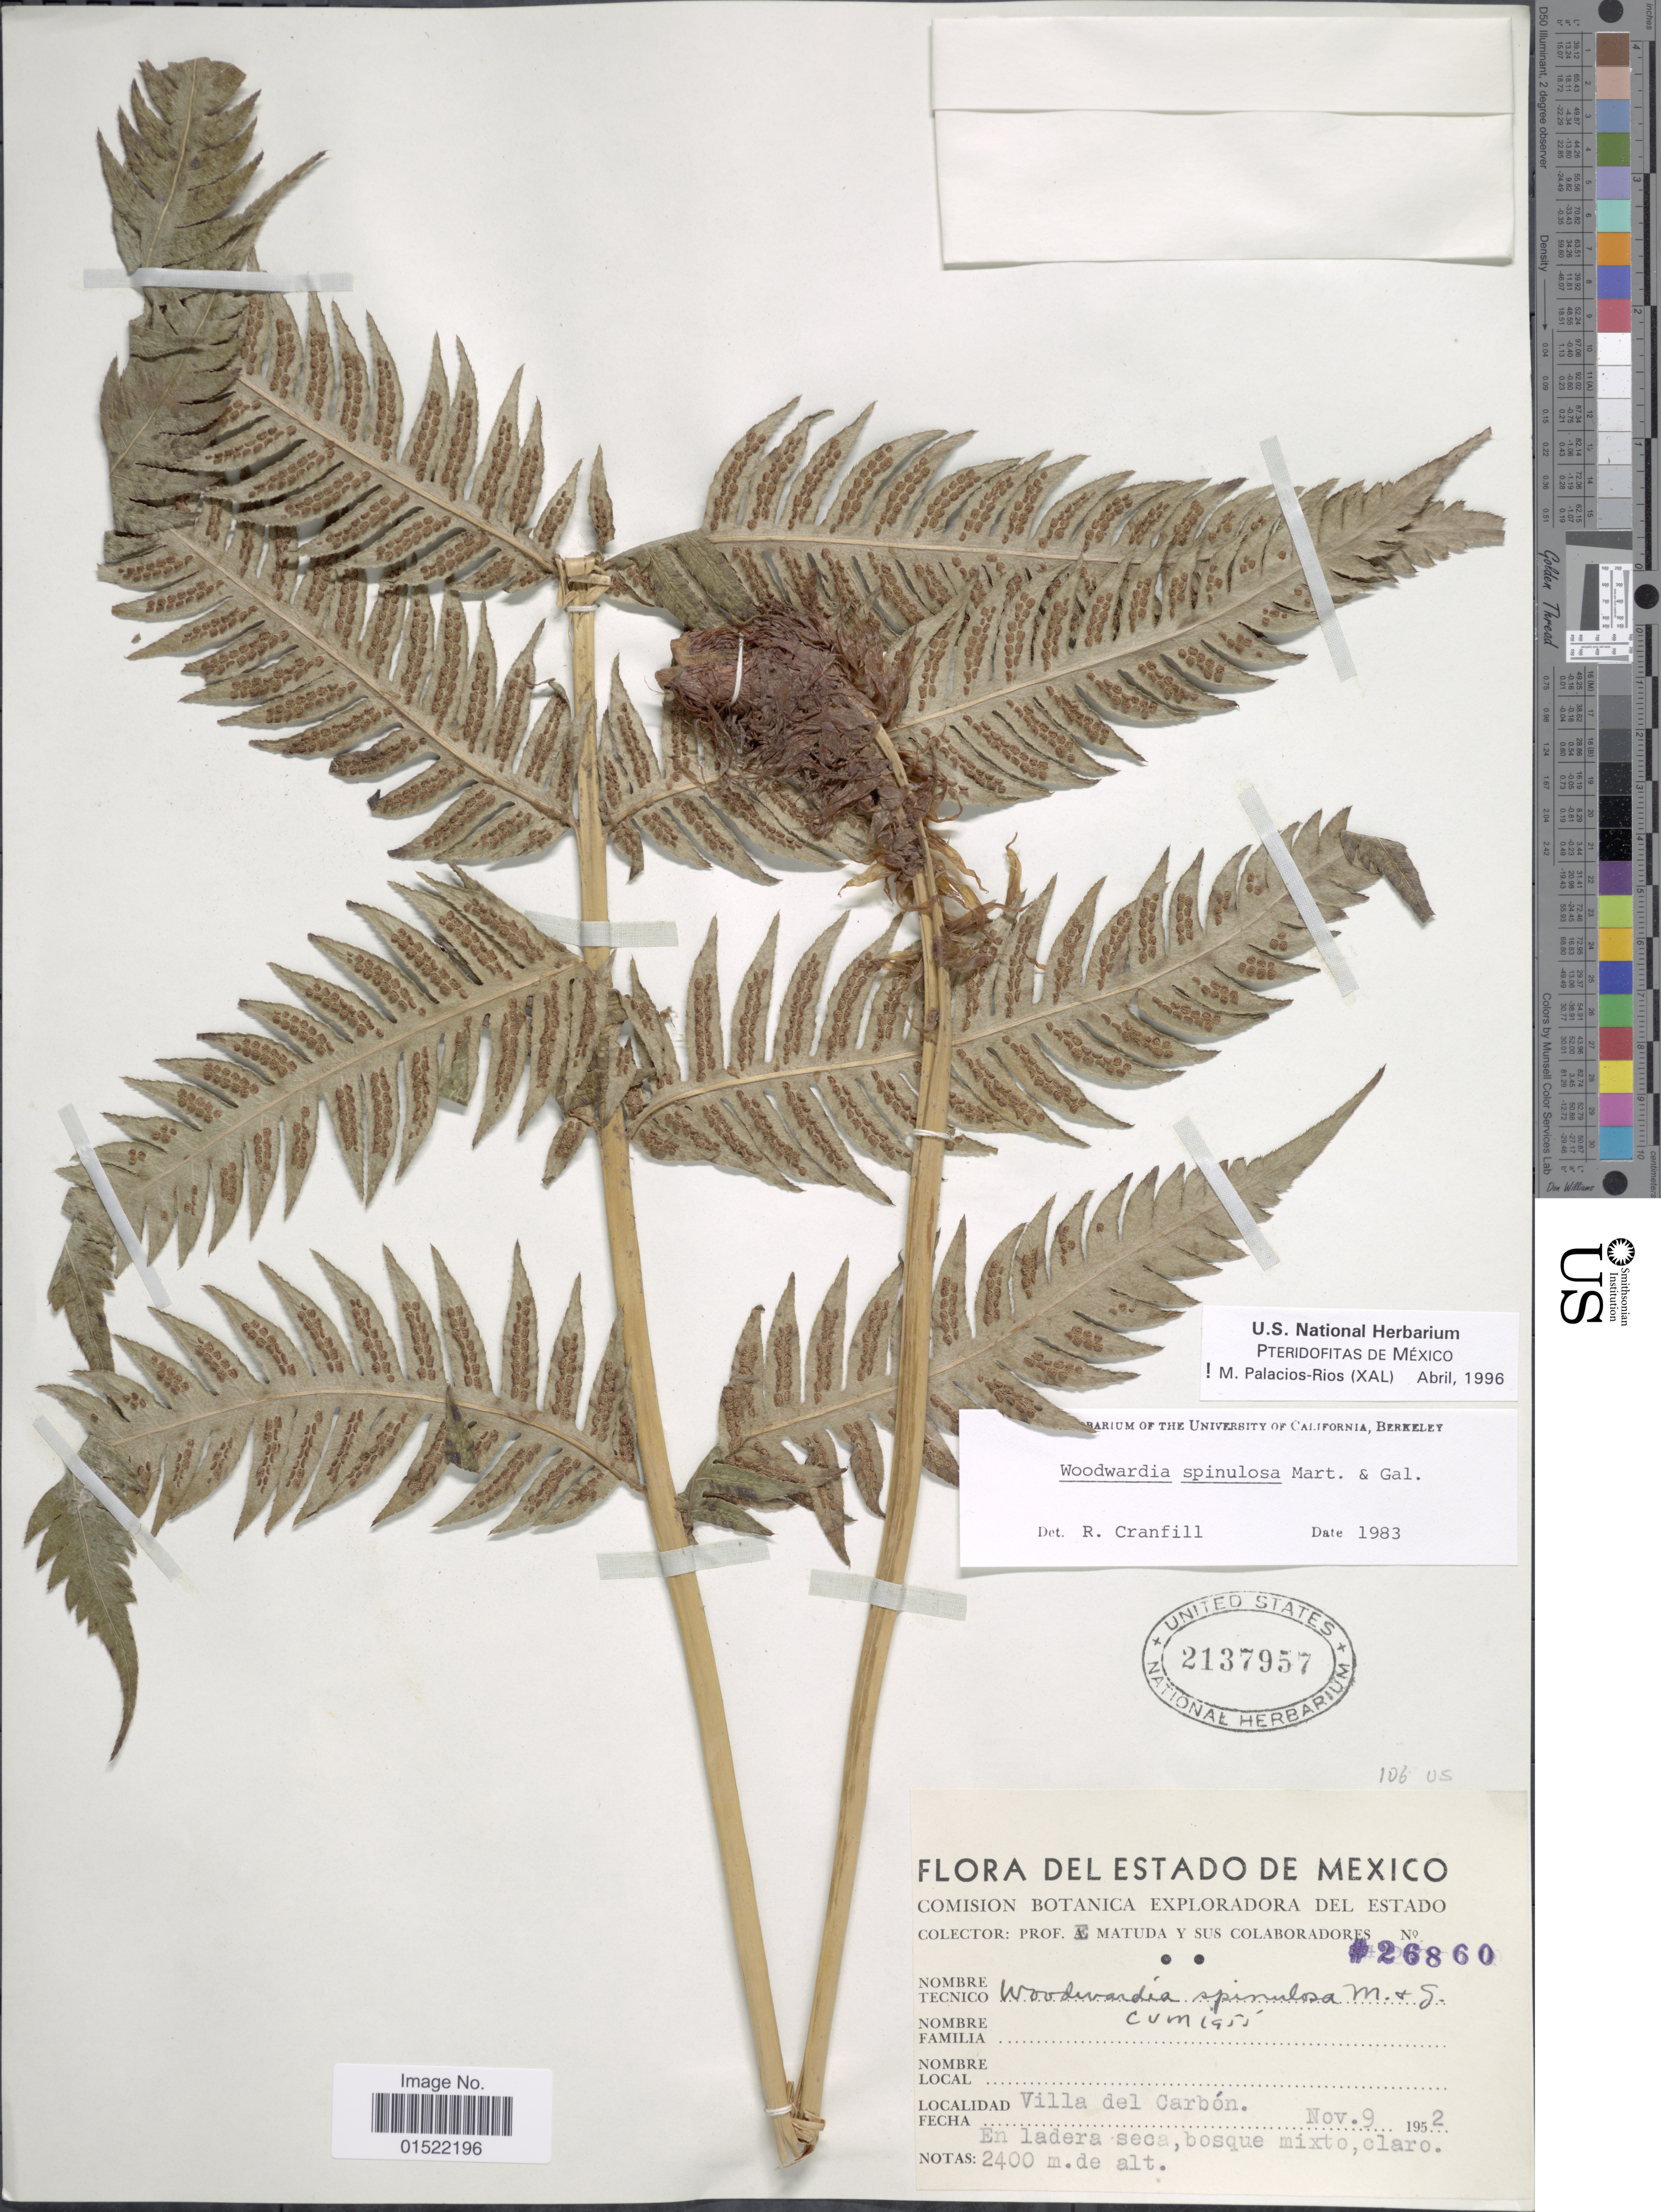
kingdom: Plantae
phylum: Tracheophyta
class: Polypodiopsida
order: Polypodiales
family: Blechnaceae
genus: Woodwardia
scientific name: Woodwardia spinulosa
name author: M. Martens & Galeotti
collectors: E. Matuda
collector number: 26860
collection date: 1952-11-09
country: Mexico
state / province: México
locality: Estado de Mexico, Villa del Carbon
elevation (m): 2400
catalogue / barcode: US 2137957